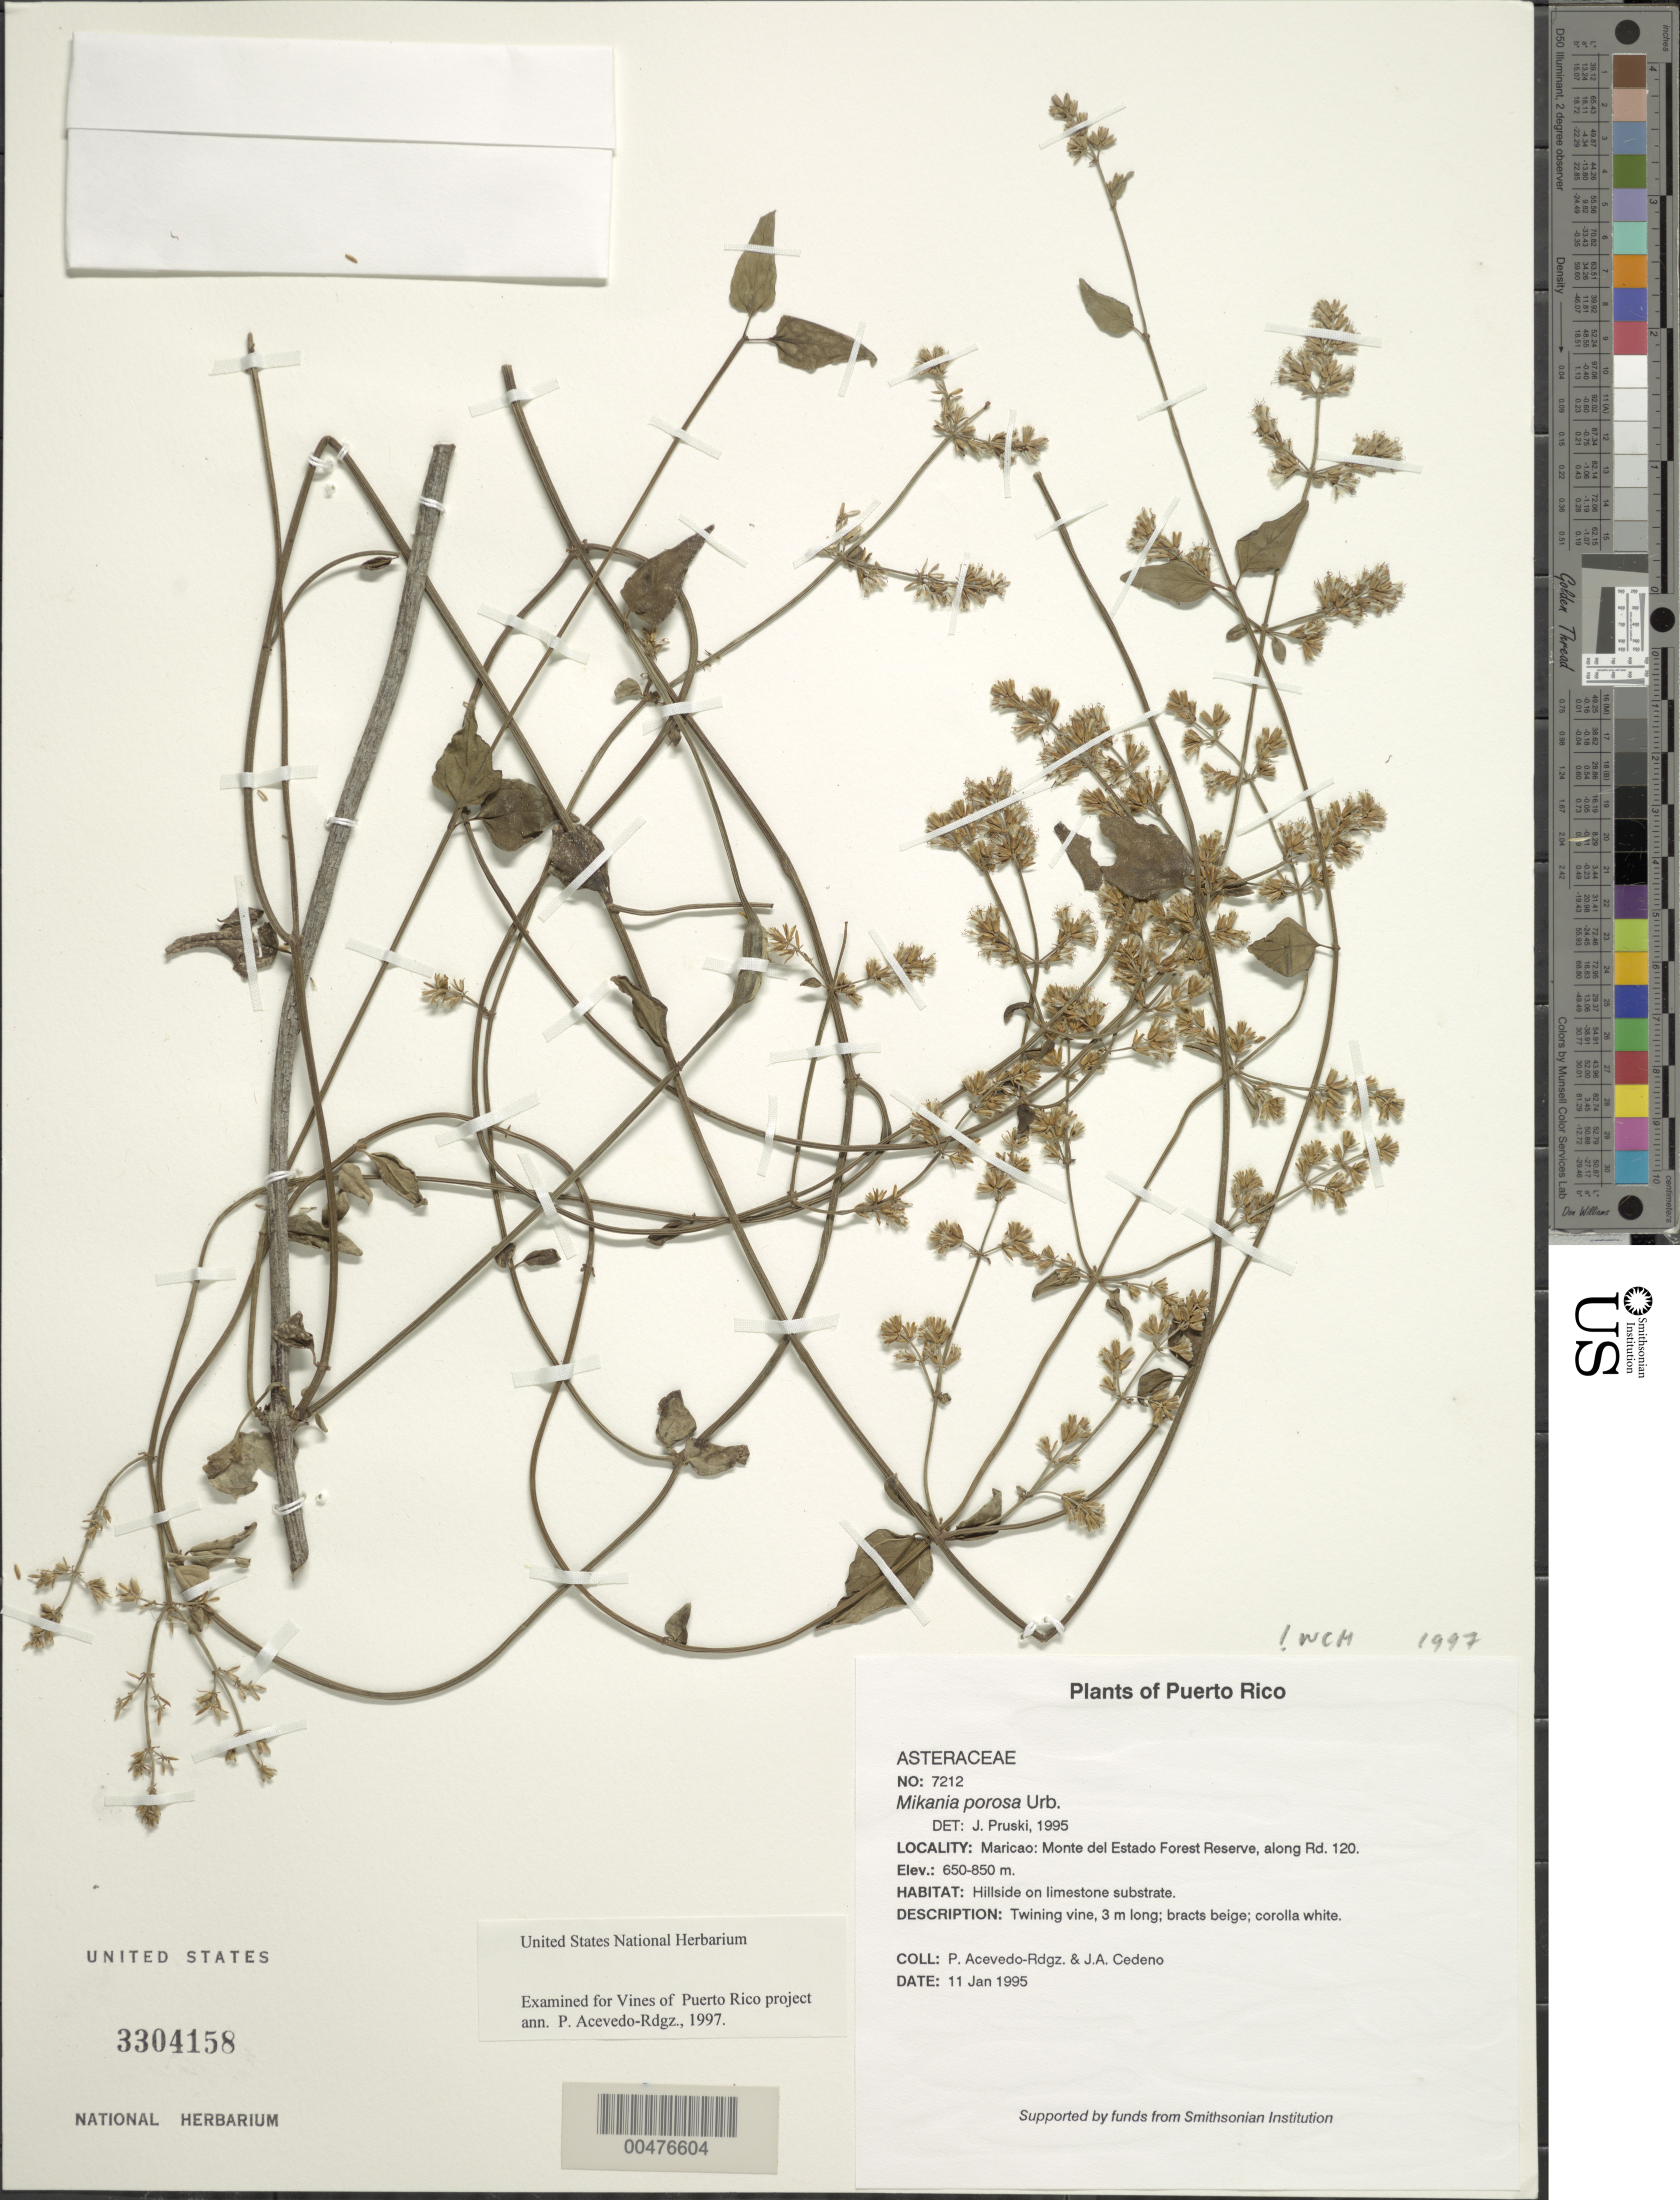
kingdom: Plantae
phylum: Tracheophyta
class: Magnoliopsida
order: Asterales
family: Asteraceae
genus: Mikania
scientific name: Mikania porosa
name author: Urb.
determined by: Pruski, J. F.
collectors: P. Acevedo-Rodr. & J. A. Cedeño M.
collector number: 7212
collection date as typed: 11 Jan 1995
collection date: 1995-01-11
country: Puerto Rico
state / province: Maricao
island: Puerto Rico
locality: Monte del Estado Forest Reserve, along Rd. 120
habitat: Hillside on limestone substrate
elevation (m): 650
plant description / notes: Examined for Vines of Puerto Rico project; US, NY, UPRRP, HAC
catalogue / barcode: US 3304158